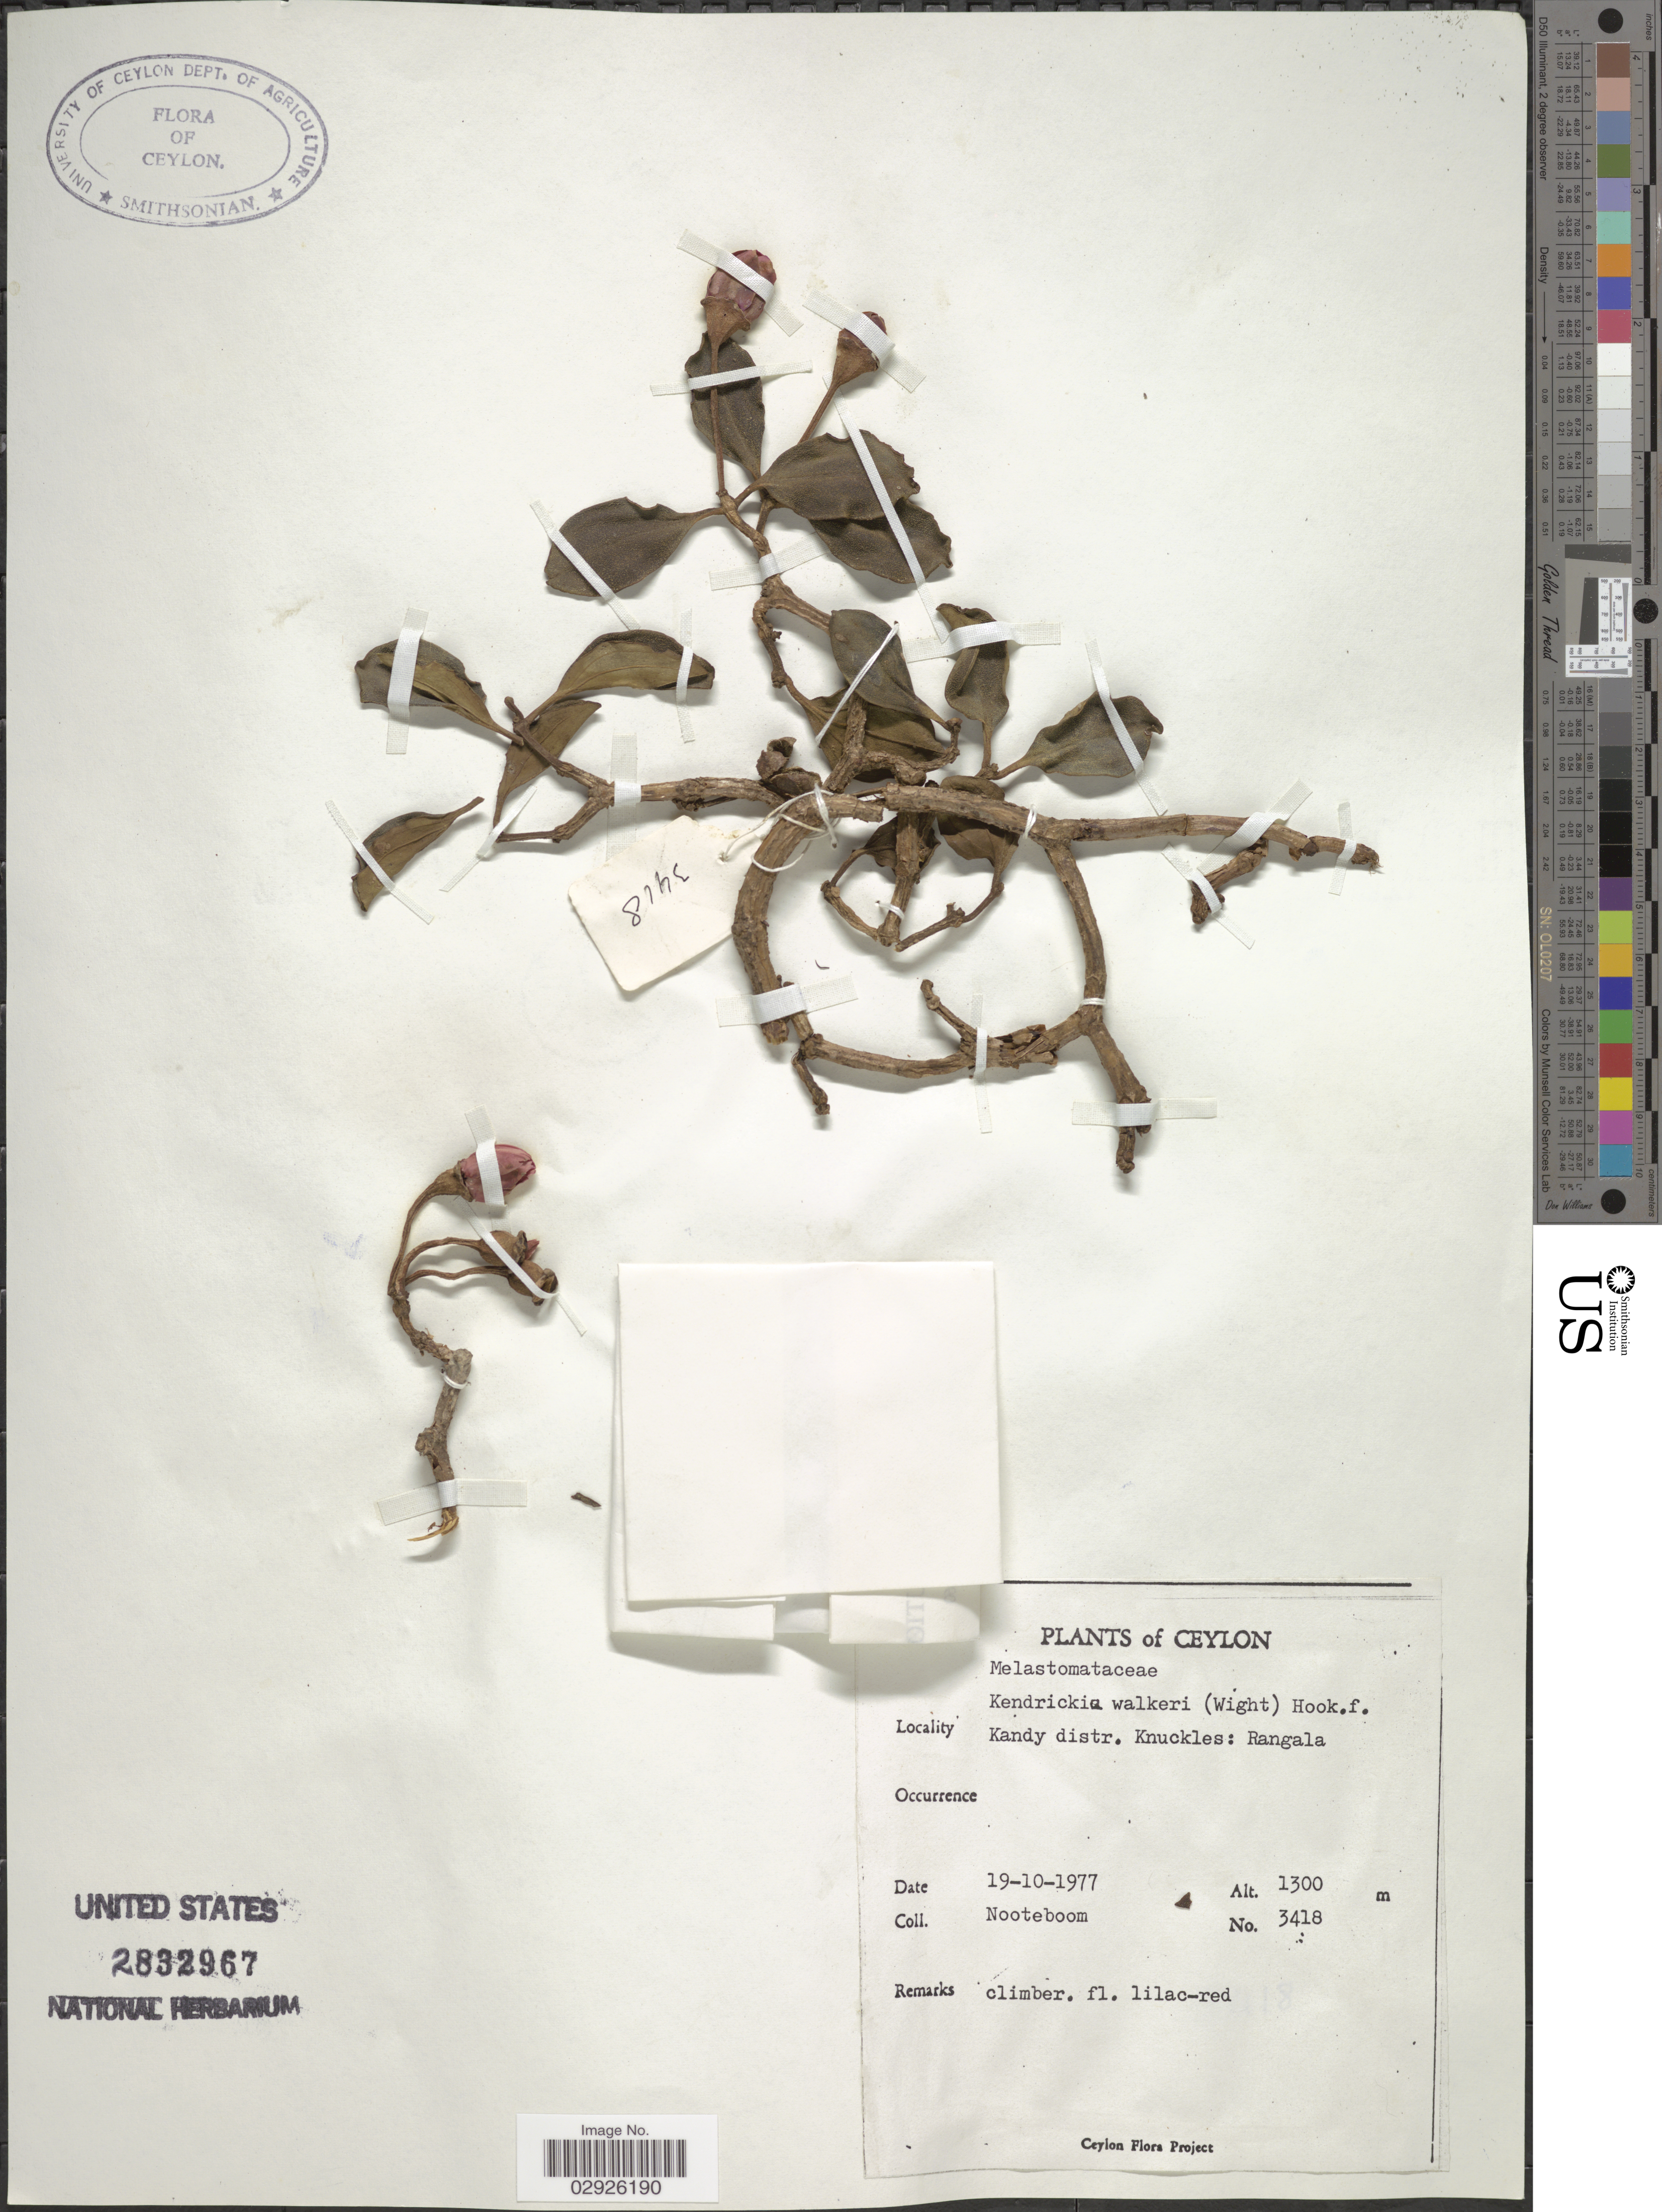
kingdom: Plantae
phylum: Tracheophyta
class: Magnoliopsida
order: Myrtales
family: Melastomataceae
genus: Kendrickia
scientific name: Kendrickia walkeri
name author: Hook. f.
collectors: Nooteboom, --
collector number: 3418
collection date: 1977-10-19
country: Sri Lanka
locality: Ceylon. Kandy distr. Knuckles: Rangala.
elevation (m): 1300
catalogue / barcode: US 2832967